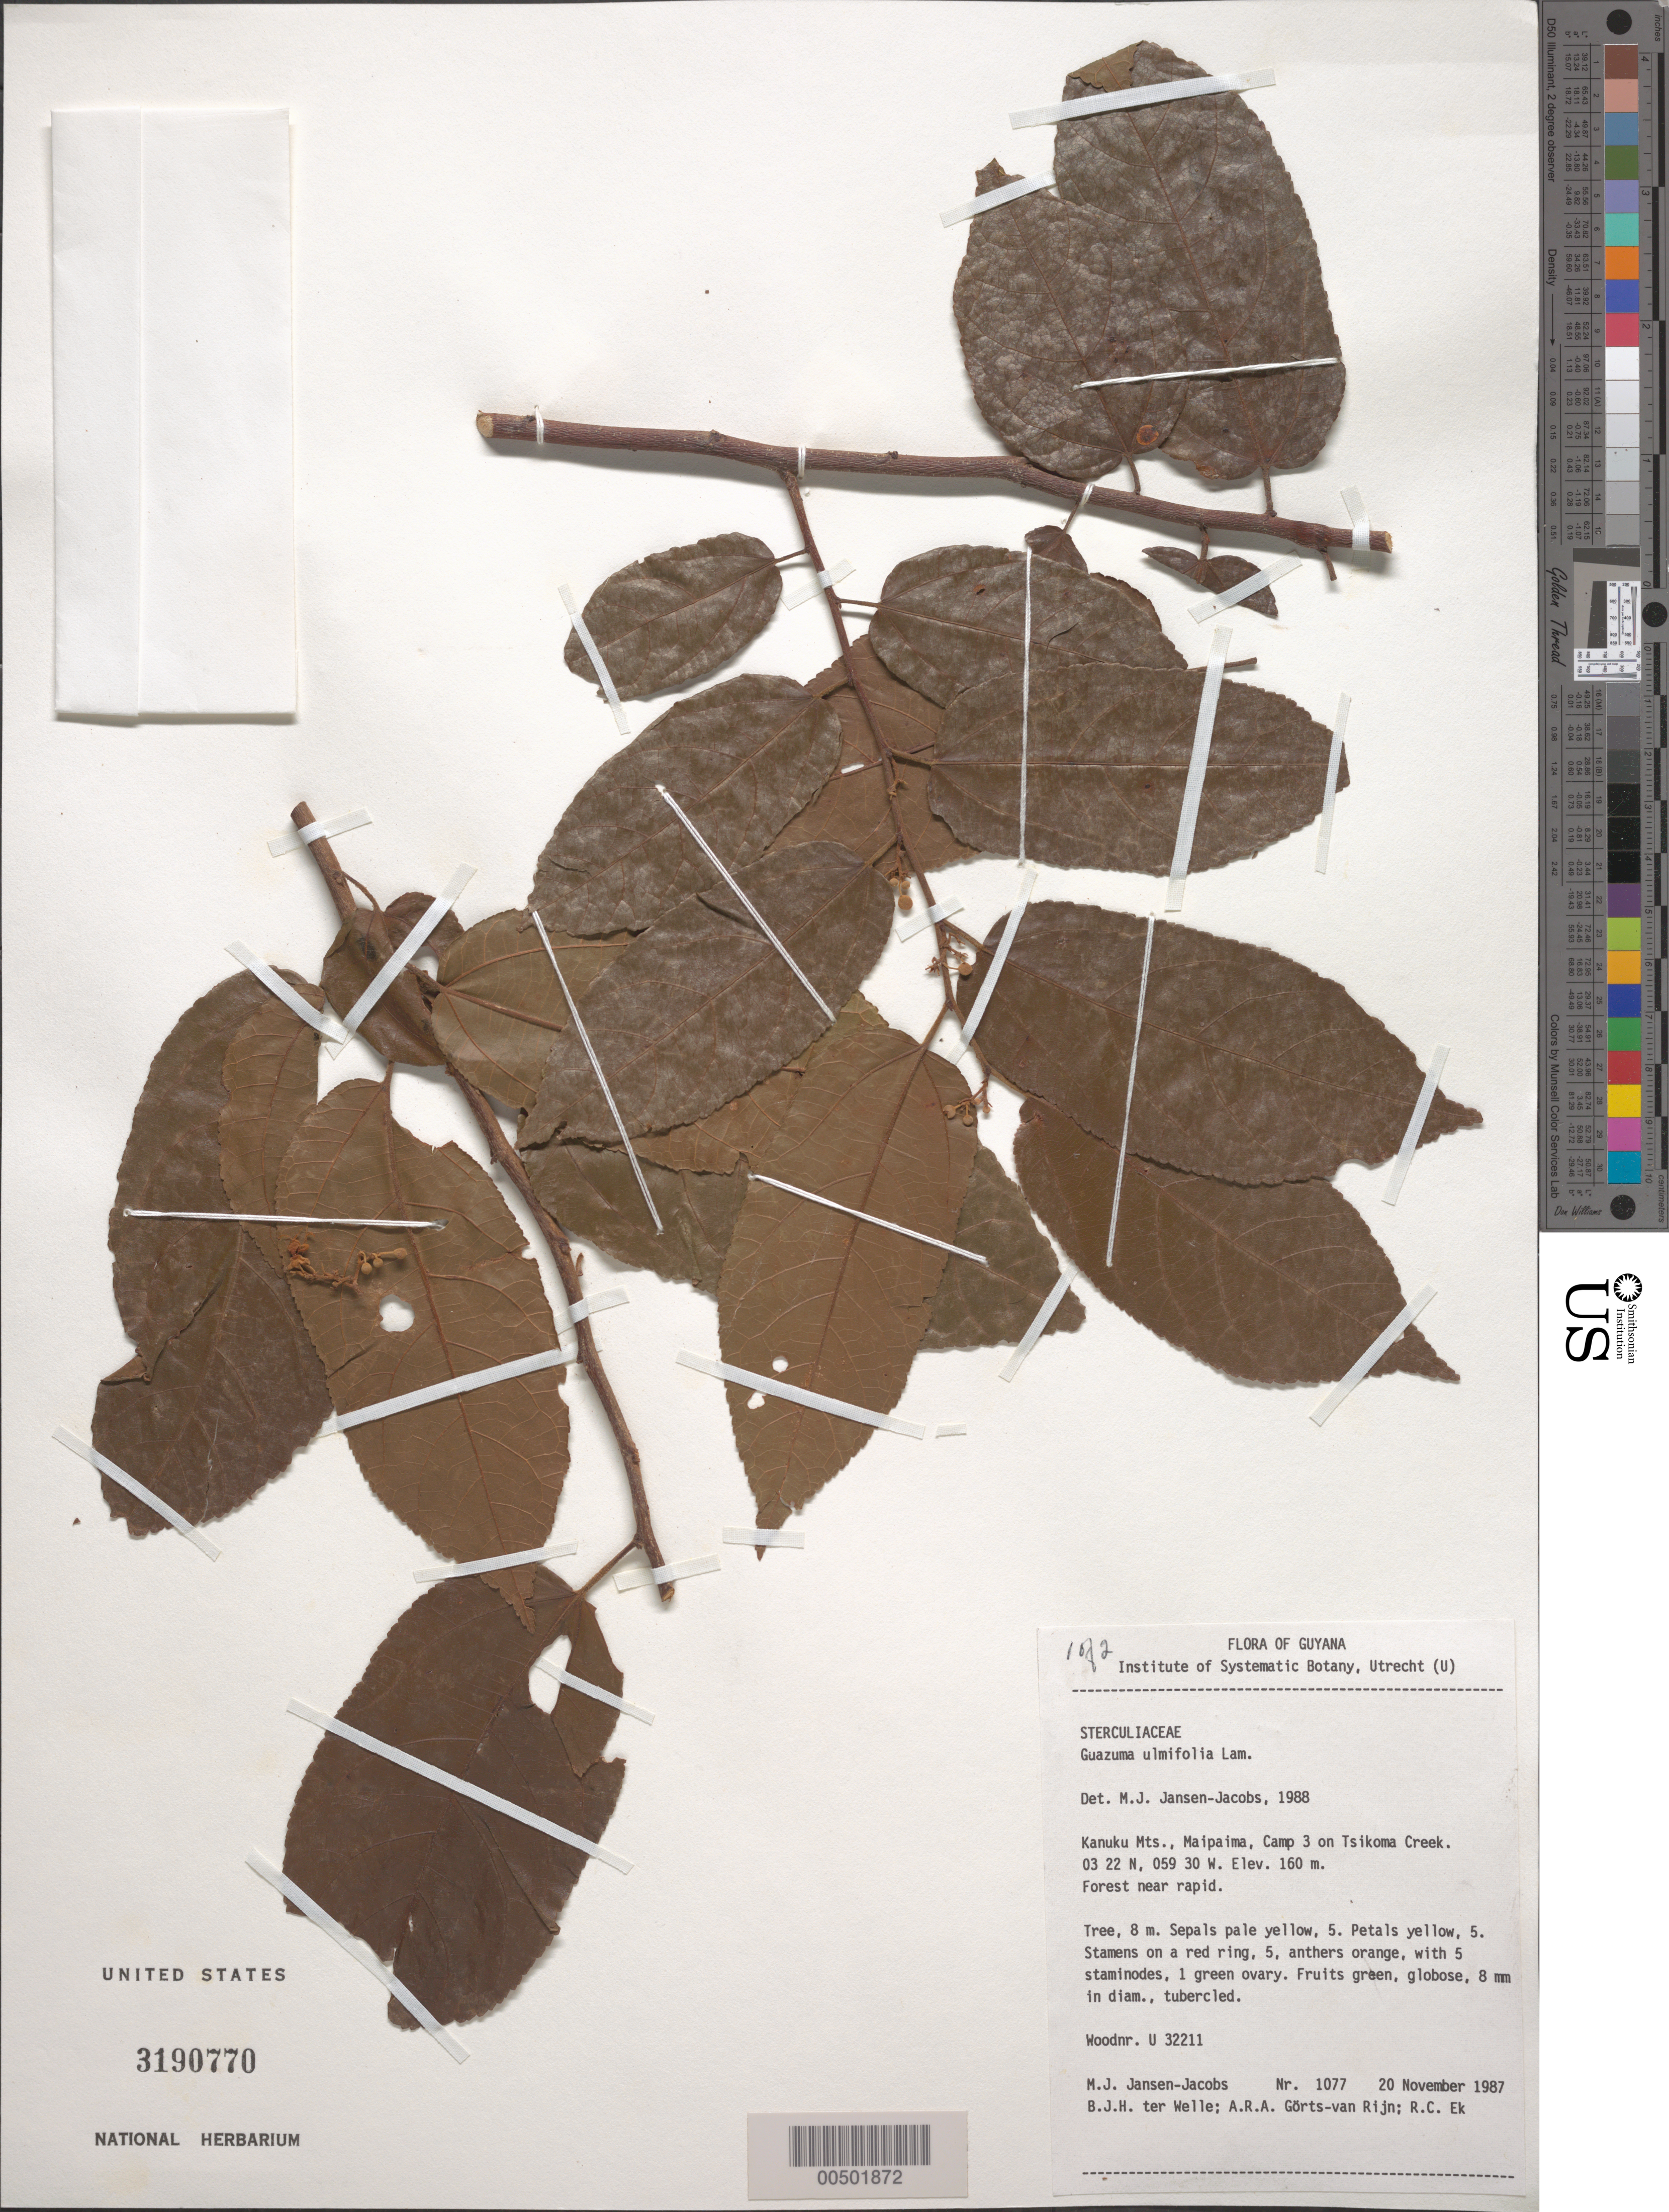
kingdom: Plantae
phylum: Tracheophyta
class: Magnoliopsida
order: Malvales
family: Malvaceae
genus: Guazuma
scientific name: Guazuma ulmifolia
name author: Lam.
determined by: Jansen-Jacobs, M. J., (U), Nationaal Herbarium Nederland, Utrecht University branch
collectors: M. J. Jansen-Jacobs, B. Welle, A. .R. A. Görts-van Rijn & R. C. Ek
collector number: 1077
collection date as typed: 20 Nov 1987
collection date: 1987-11-20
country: Guyana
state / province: U. Takutu-U. Essequibo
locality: Kanuku Mtns., Maipaima, camp 3 on Tsikoma Creek. [In former Rupununi Region.]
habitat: Forest near rapid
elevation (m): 160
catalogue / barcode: US 3190770